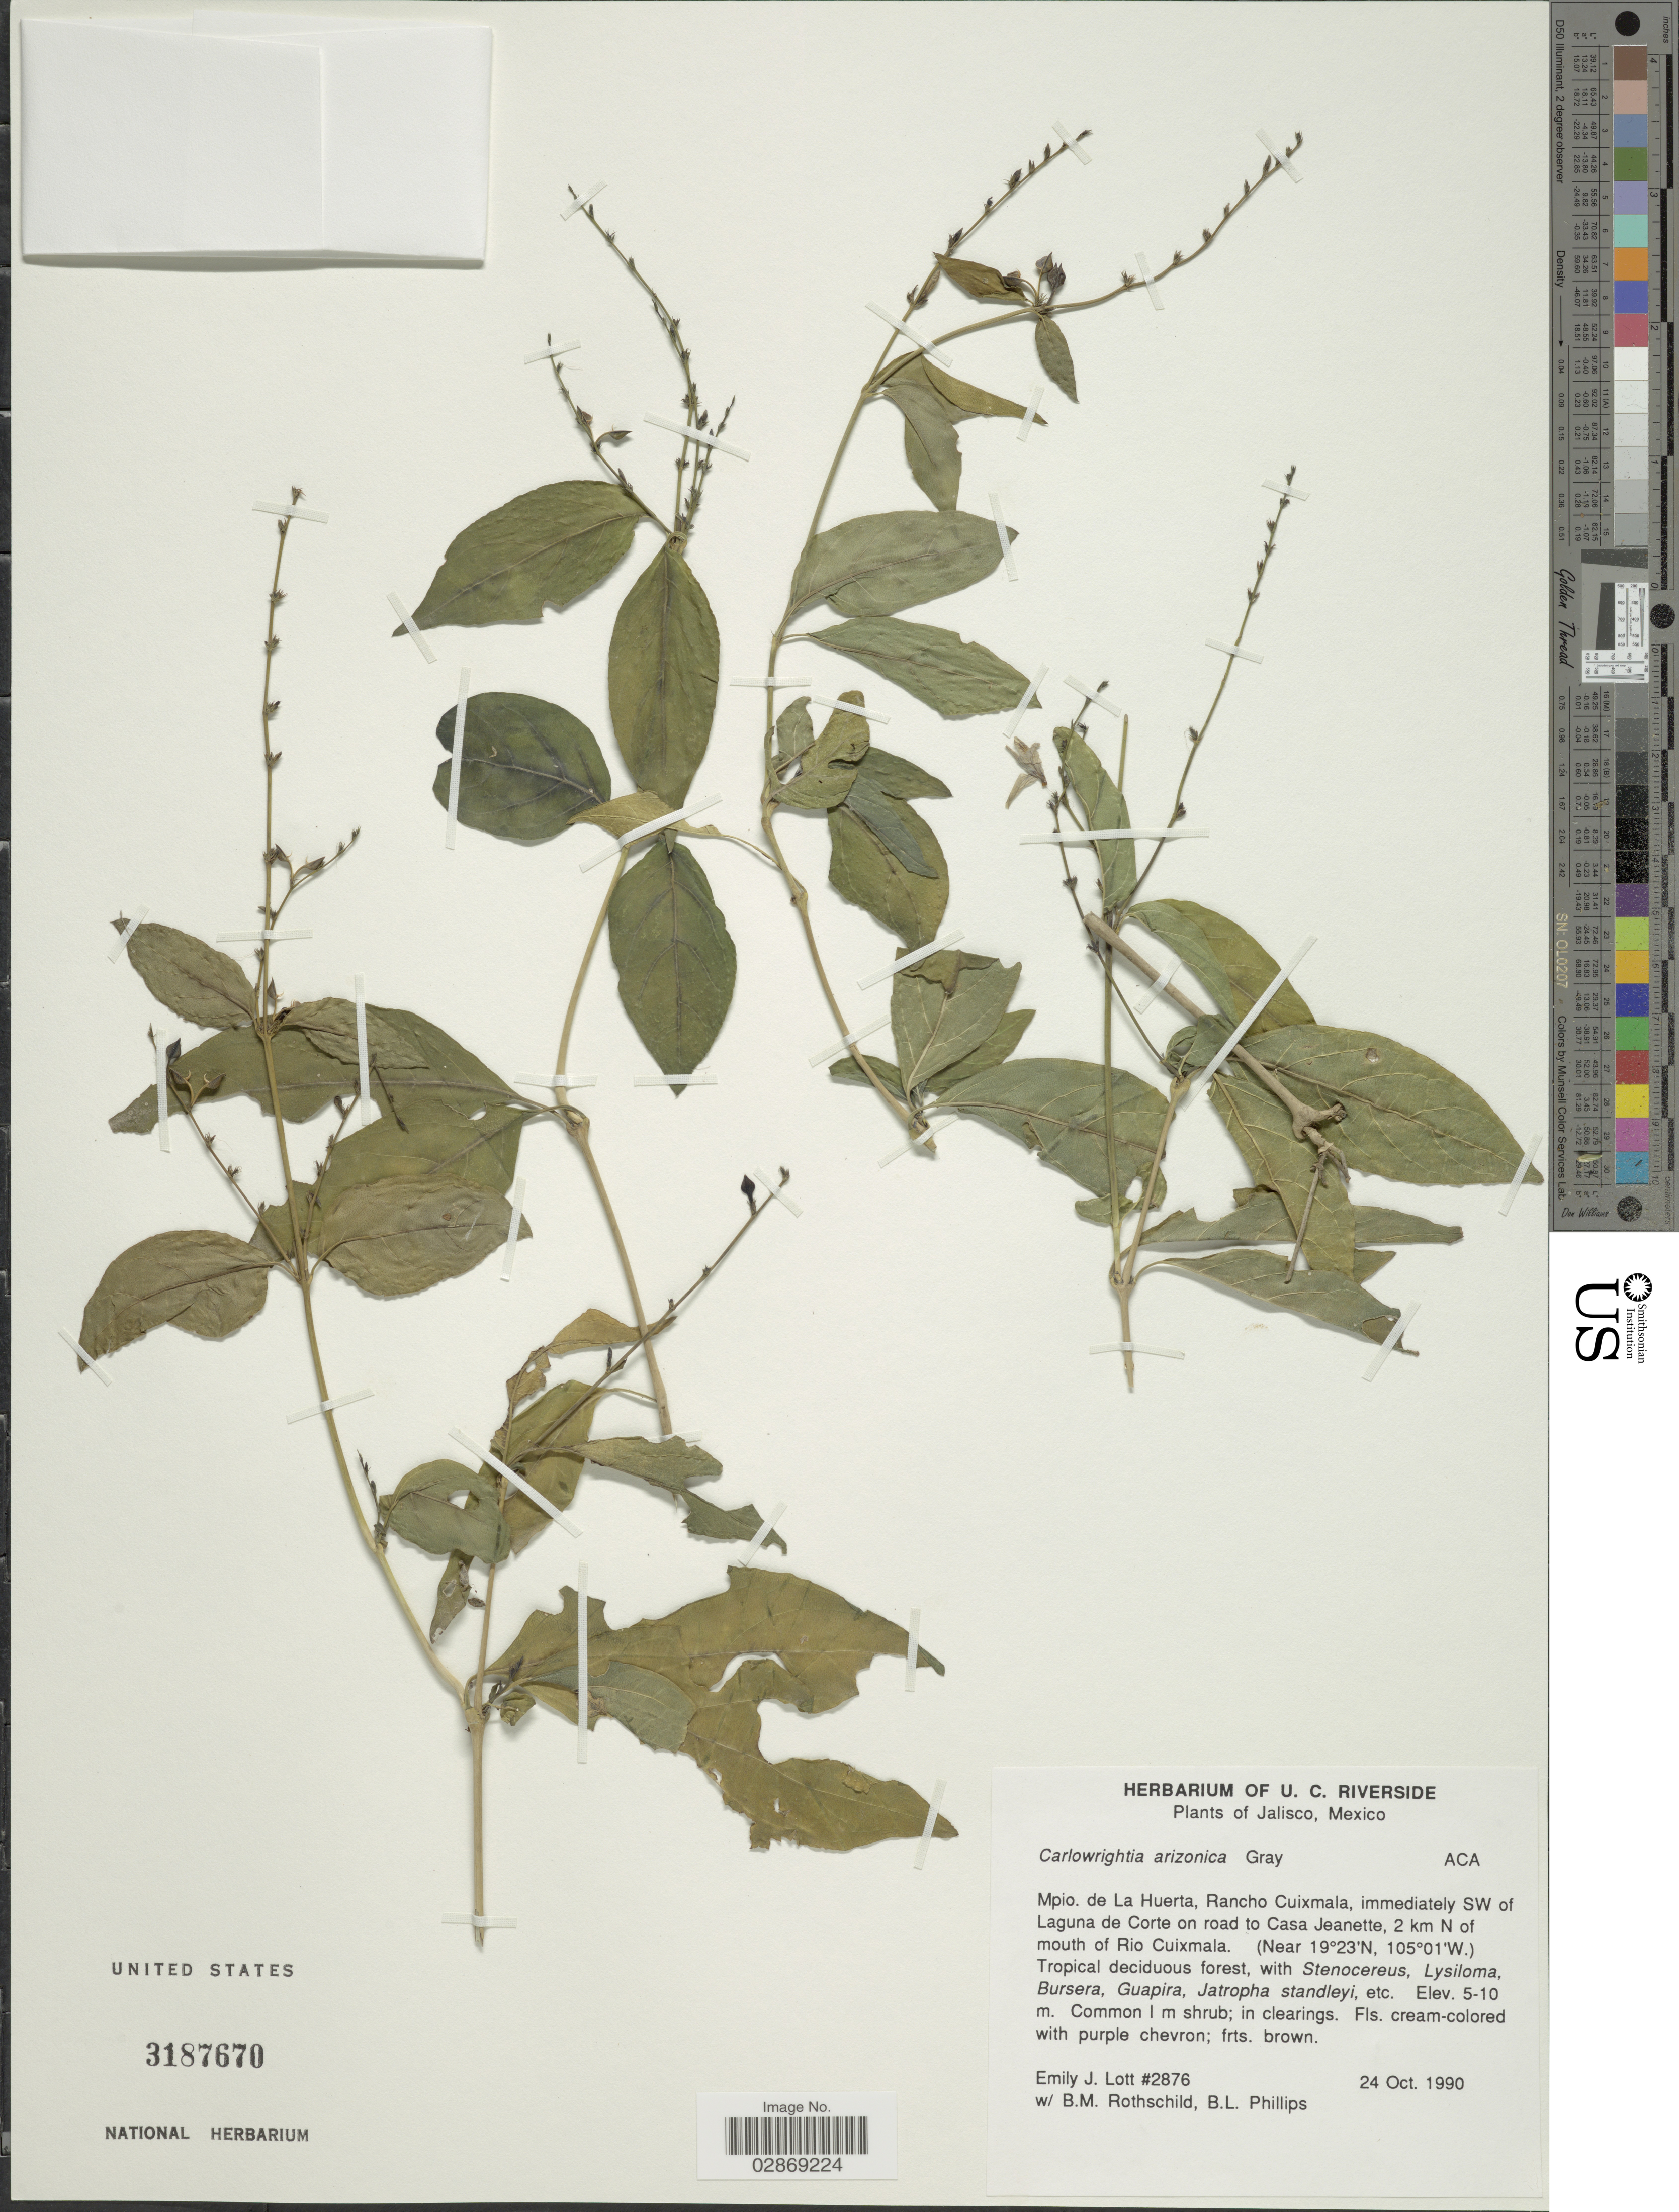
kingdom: Plantae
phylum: Tracheophyta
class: Magnoliopsida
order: Lamiales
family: Acanthaceae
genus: Carlowrightia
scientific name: Carlowrightia arizonica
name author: A. Gray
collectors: E. J. Lott, B. Rothschild & B. L. Phillips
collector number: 2876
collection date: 1990-10-24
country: Mexico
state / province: Jalisco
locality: Mpio. de La Huerta, Rancho Cuixmala, immediately SW of Laguna de Corte on road to Casa Jeanette, 2 km N of mouth of Rio Cuixmala.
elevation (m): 5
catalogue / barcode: US 3187670